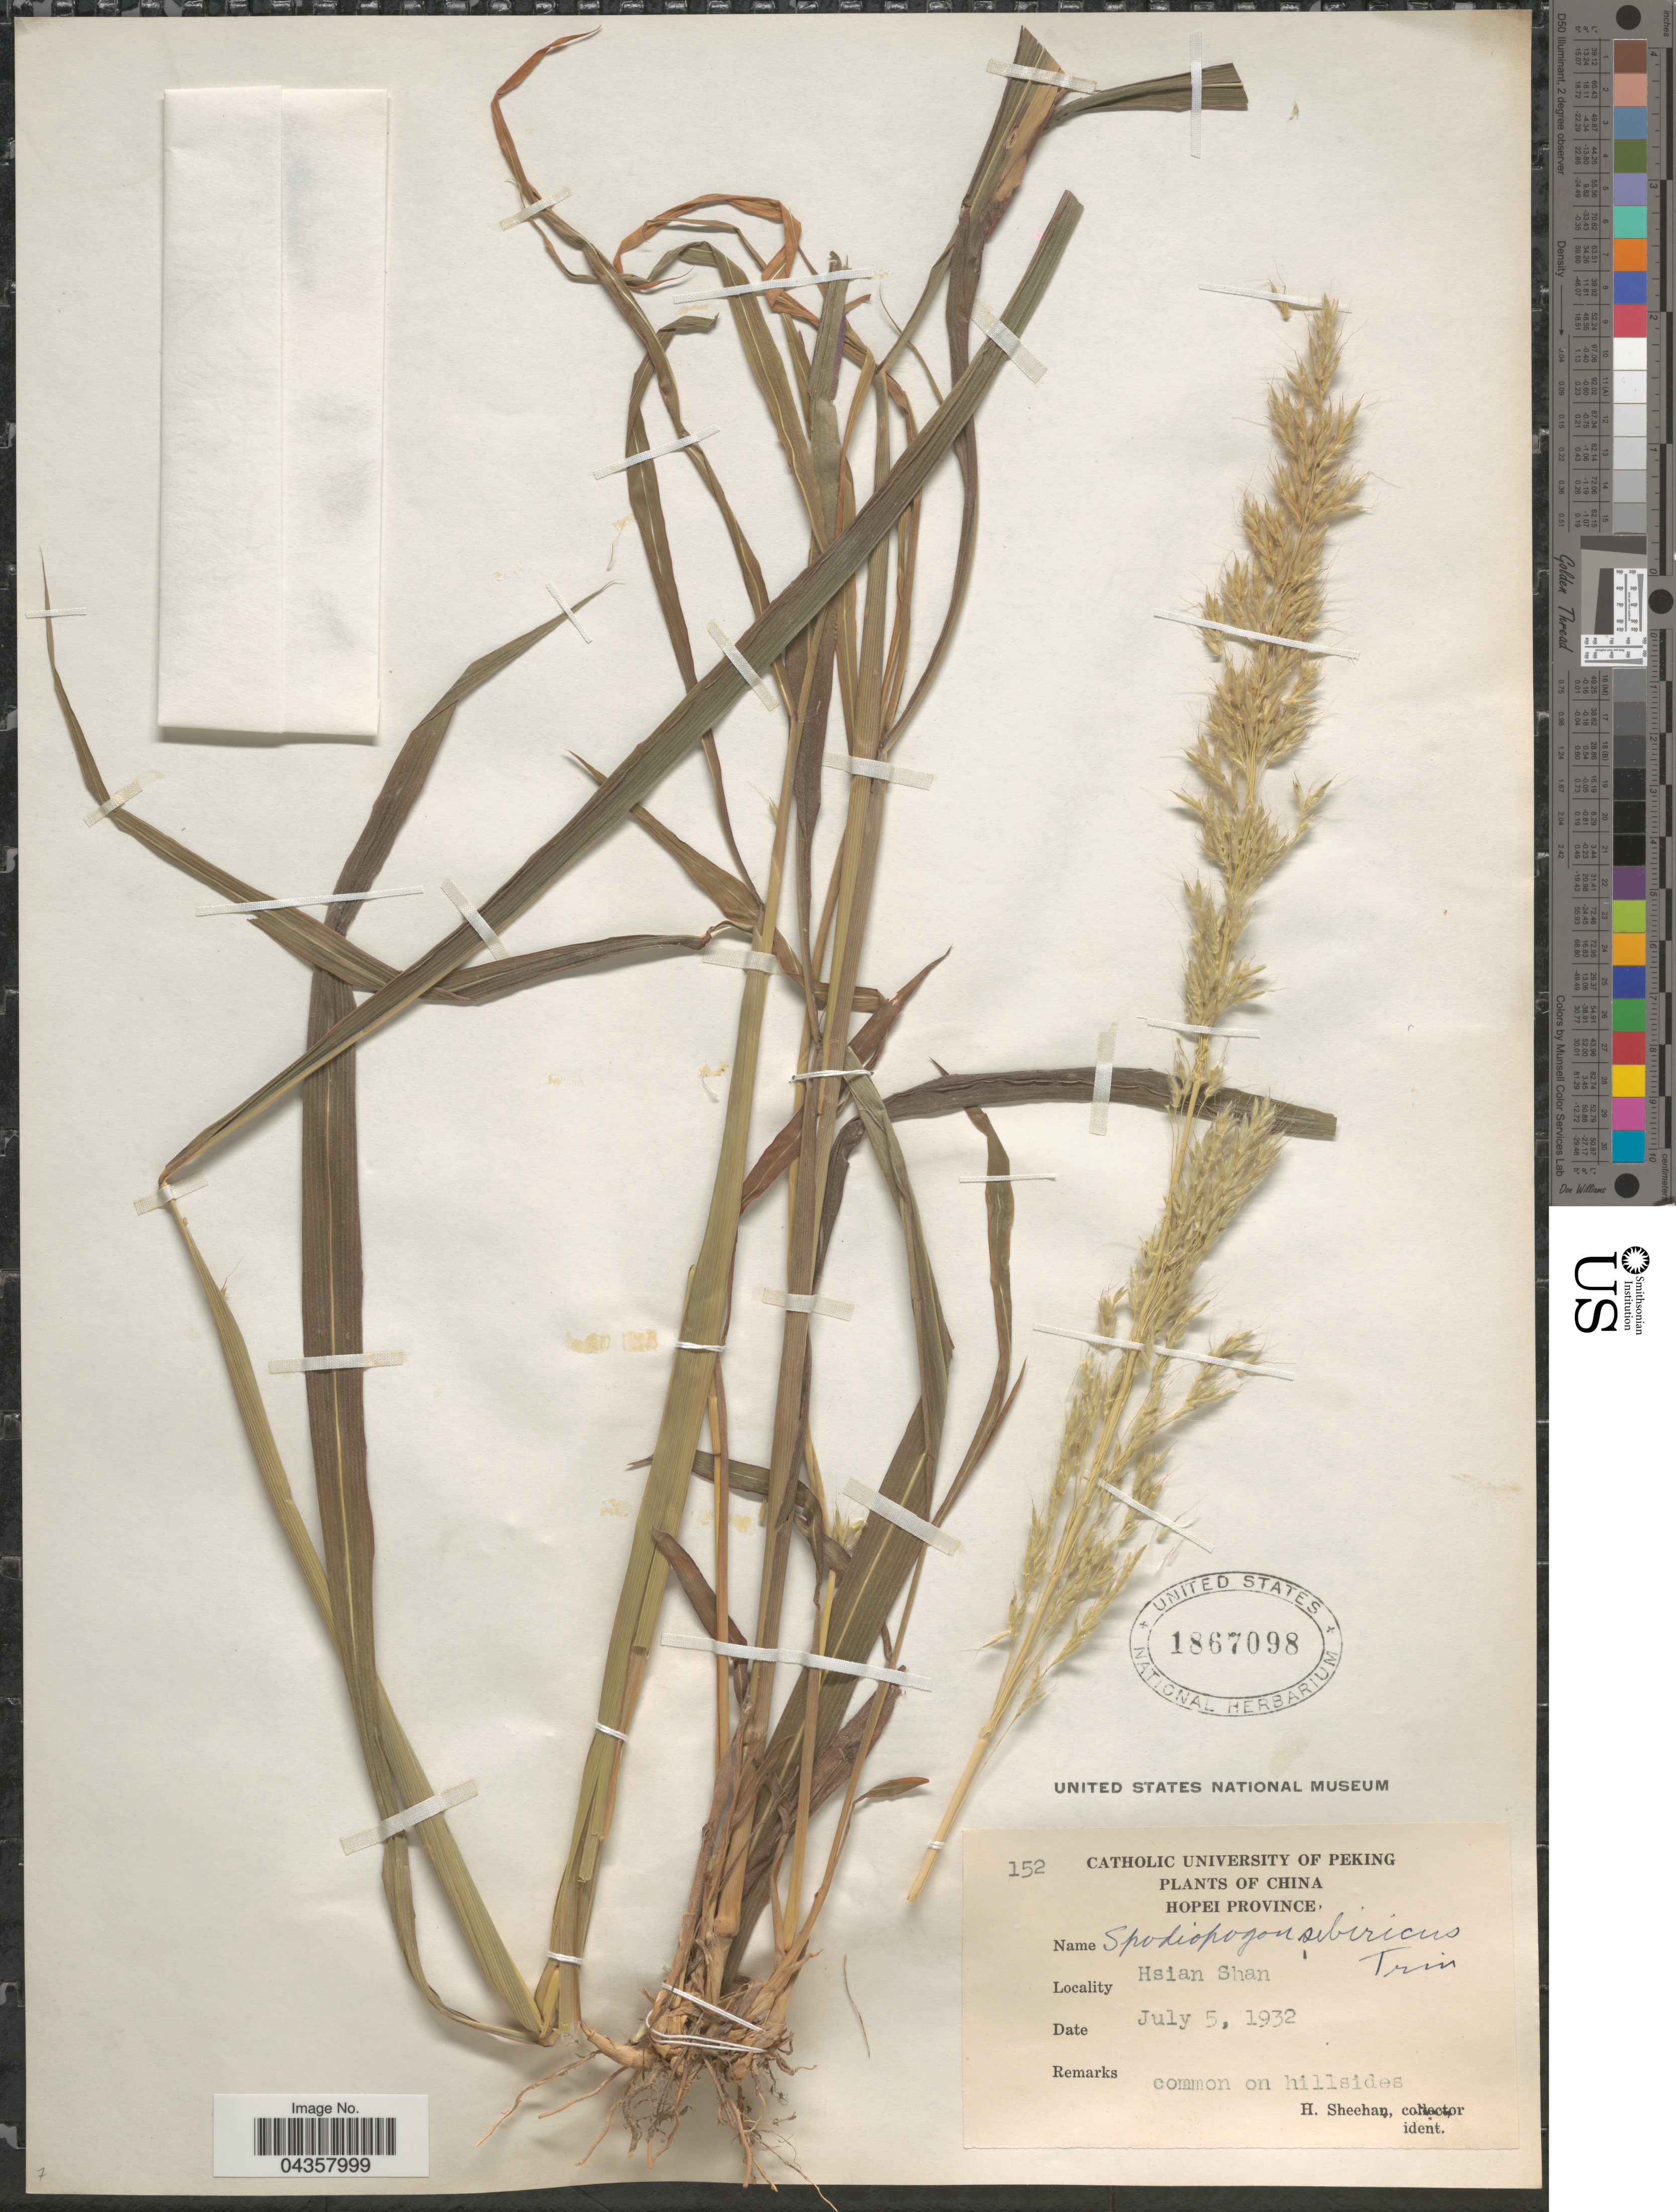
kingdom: Plantae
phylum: Tracheophyta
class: Liliopsida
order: Poales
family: Poaceae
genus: Spodiopogon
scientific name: Spodiopogon sibiricus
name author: Trin.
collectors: H. Sheehan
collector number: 152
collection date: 1932-07-05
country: China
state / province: Hebei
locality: Hopei Province. Hsian Shan.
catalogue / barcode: US 1867098